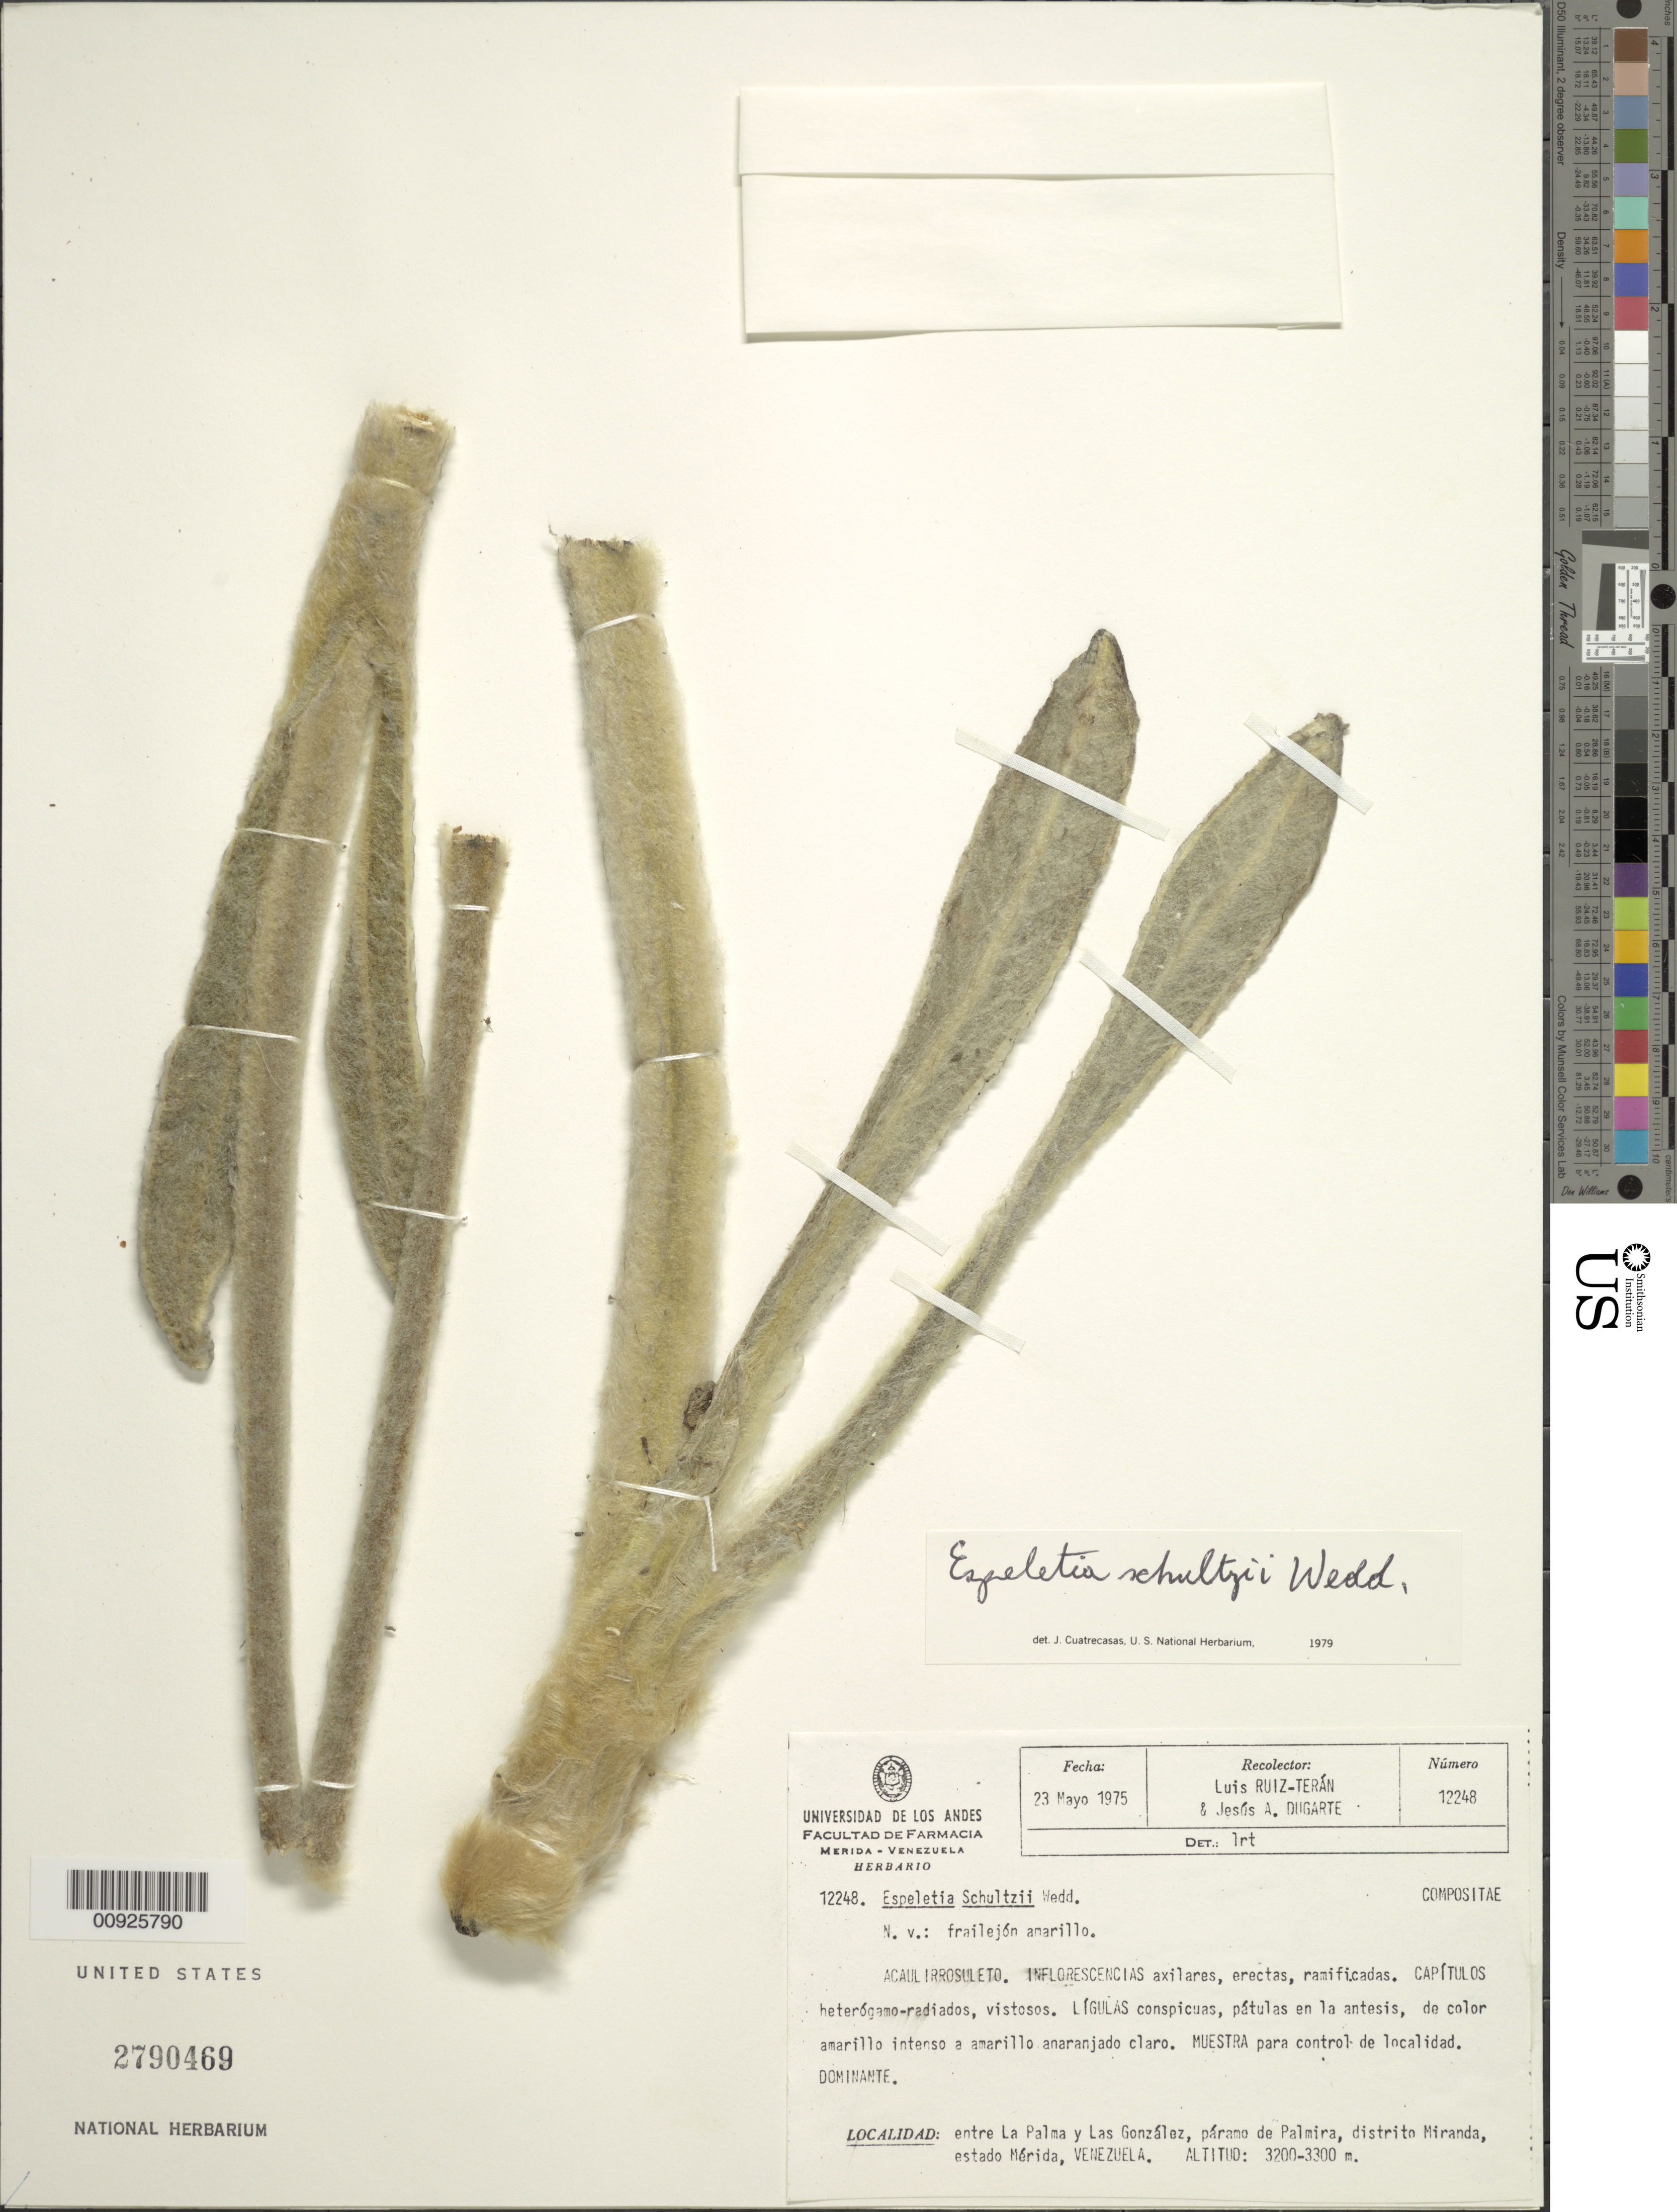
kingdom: Plantae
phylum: Tracheophyta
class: Magnoliopsida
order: Asterales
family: Asteraceae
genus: Espeletia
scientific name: Espeletia schultzii var. subparamuna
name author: Cuatrec.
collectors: L. E. Ruíz-Terán & J. Dugarte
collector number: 12248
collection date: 1975-05-23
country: Venezuela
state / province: Mérida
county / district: Miranda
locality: P. de Palmira. Entre la Palma y las Gonzáles, páramo de Palmira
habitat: Dominante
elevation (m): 3200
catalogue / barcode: US 2790469